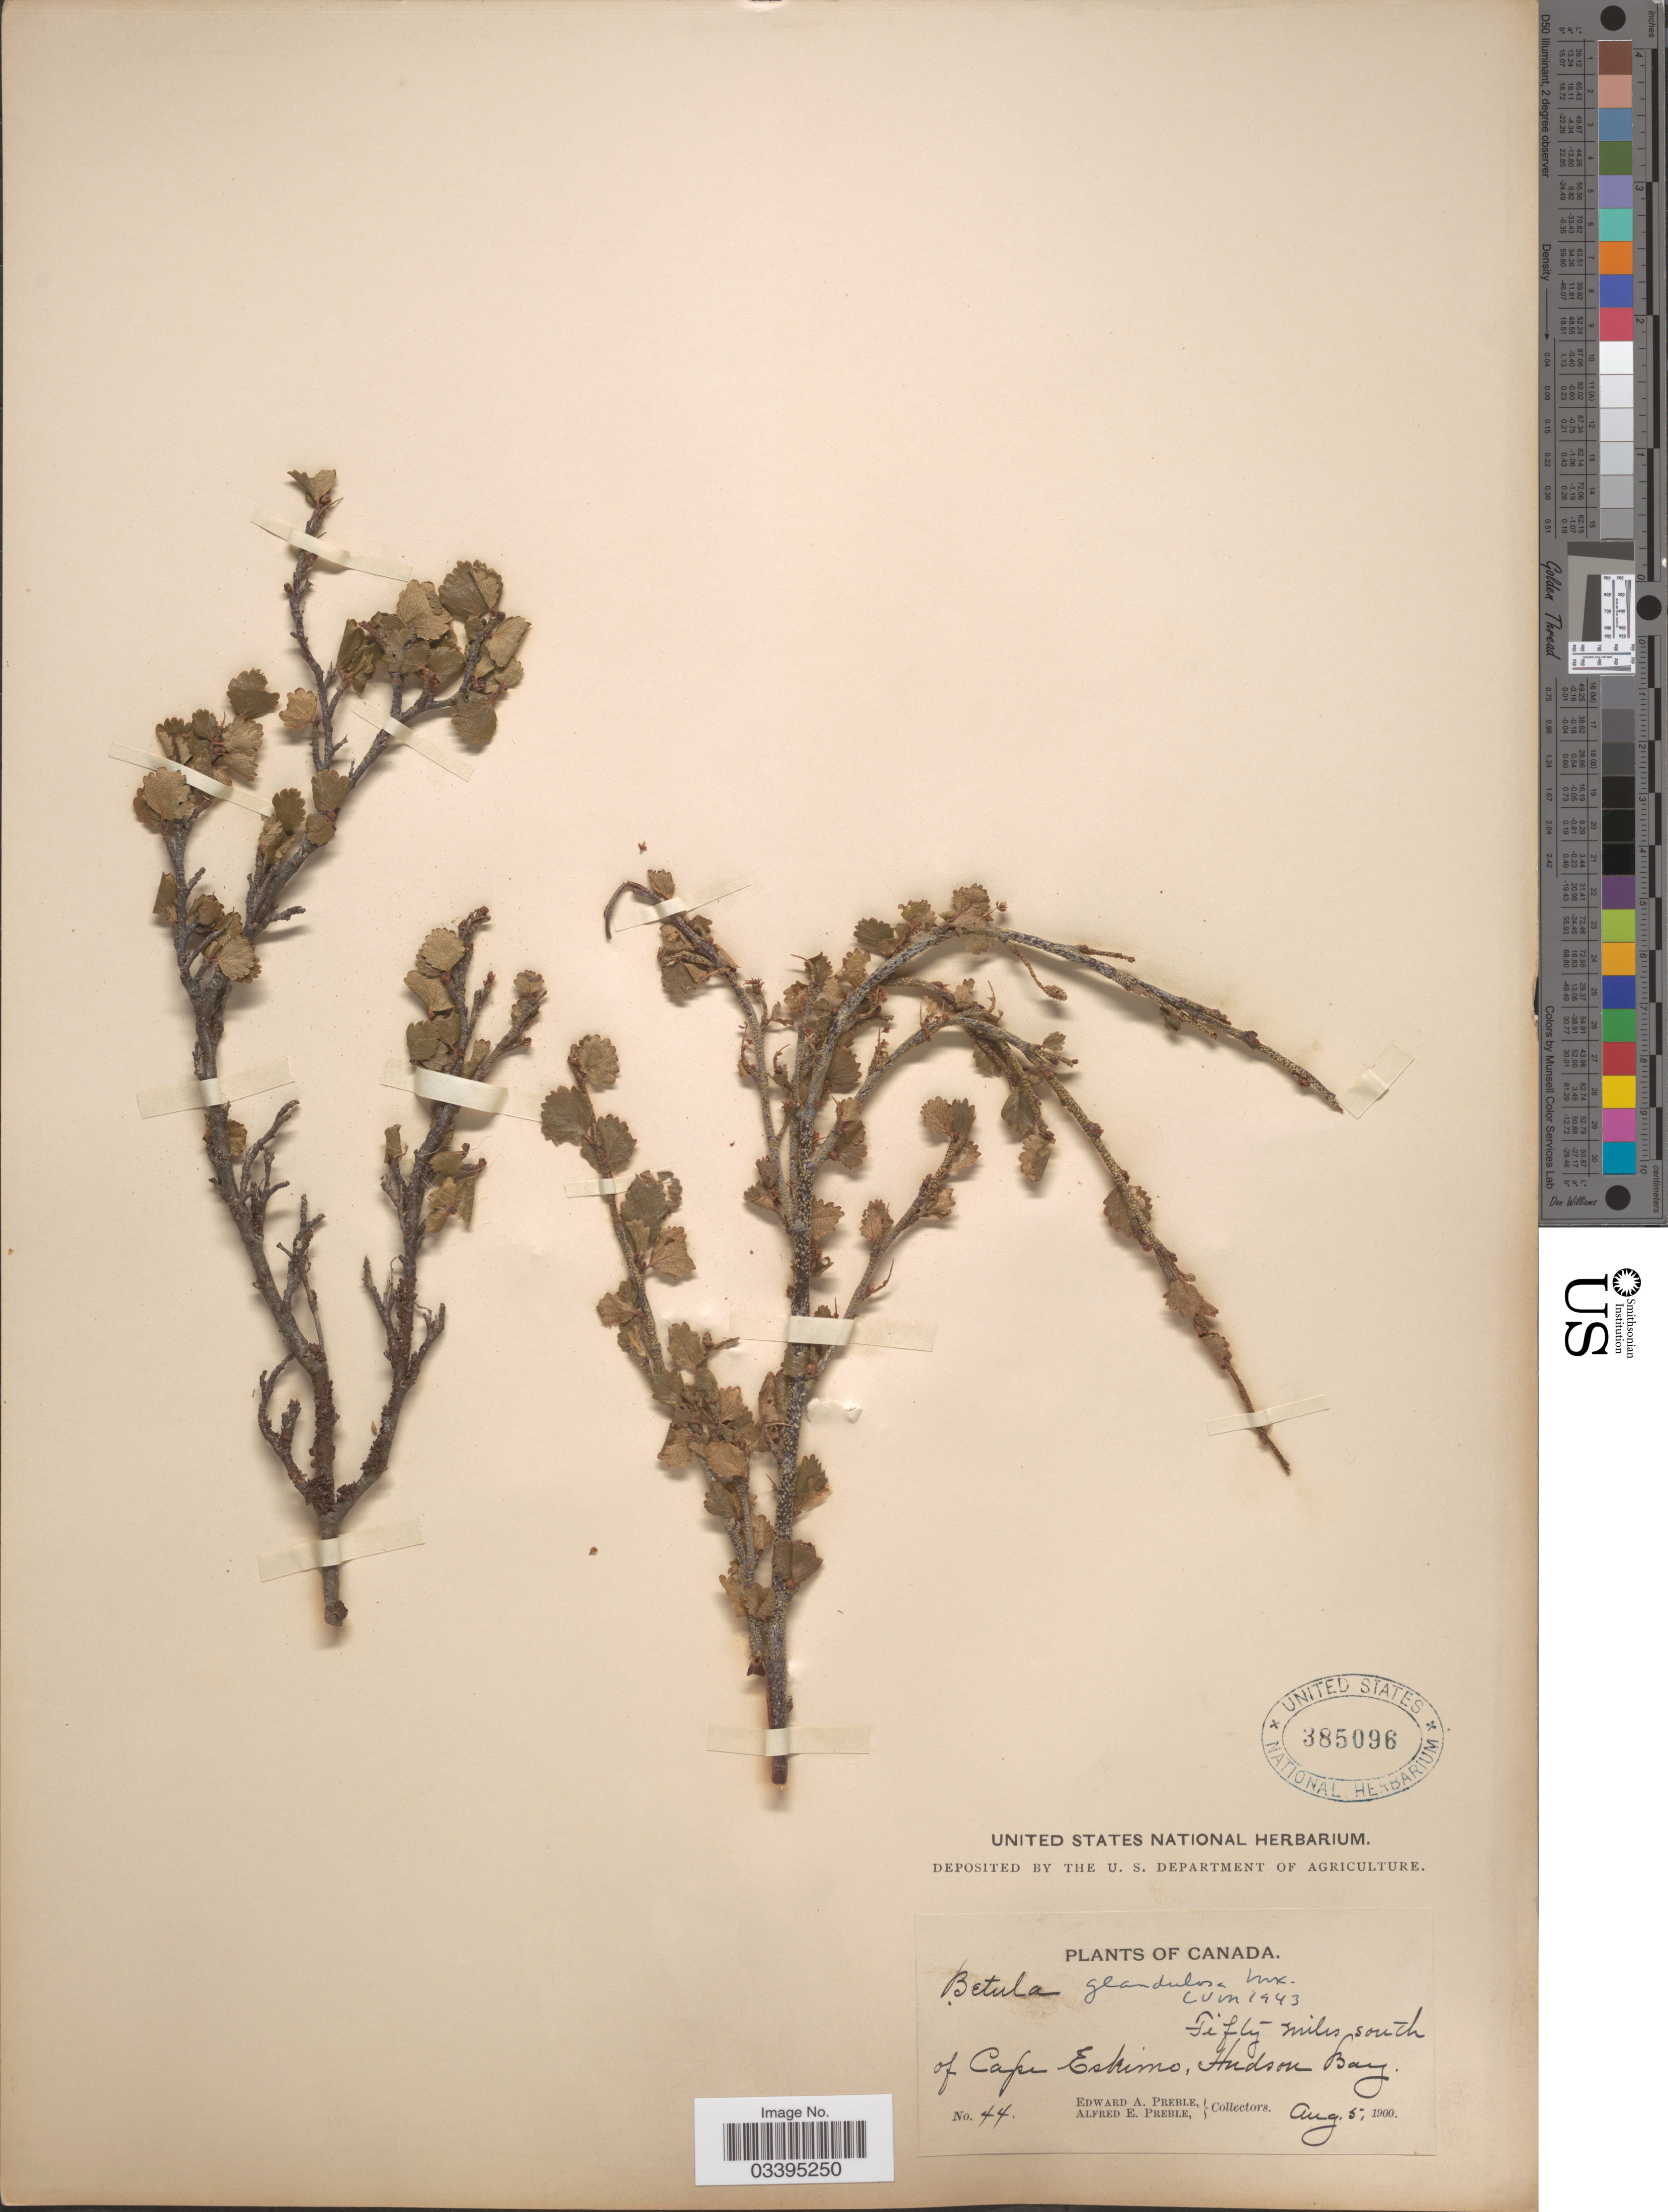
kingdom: Plantae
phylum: Tracheophyta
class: Magnoliopsida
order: Fagales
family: Betulaceae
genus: Betula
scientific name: Betula glandulosa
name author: Michx.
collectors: E. Preble & A. Preble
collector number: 44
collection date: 1900-08-05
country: Canada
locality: Fifty miles south of Cape Eskimo, Hudson Bay.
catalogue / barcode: US 385096